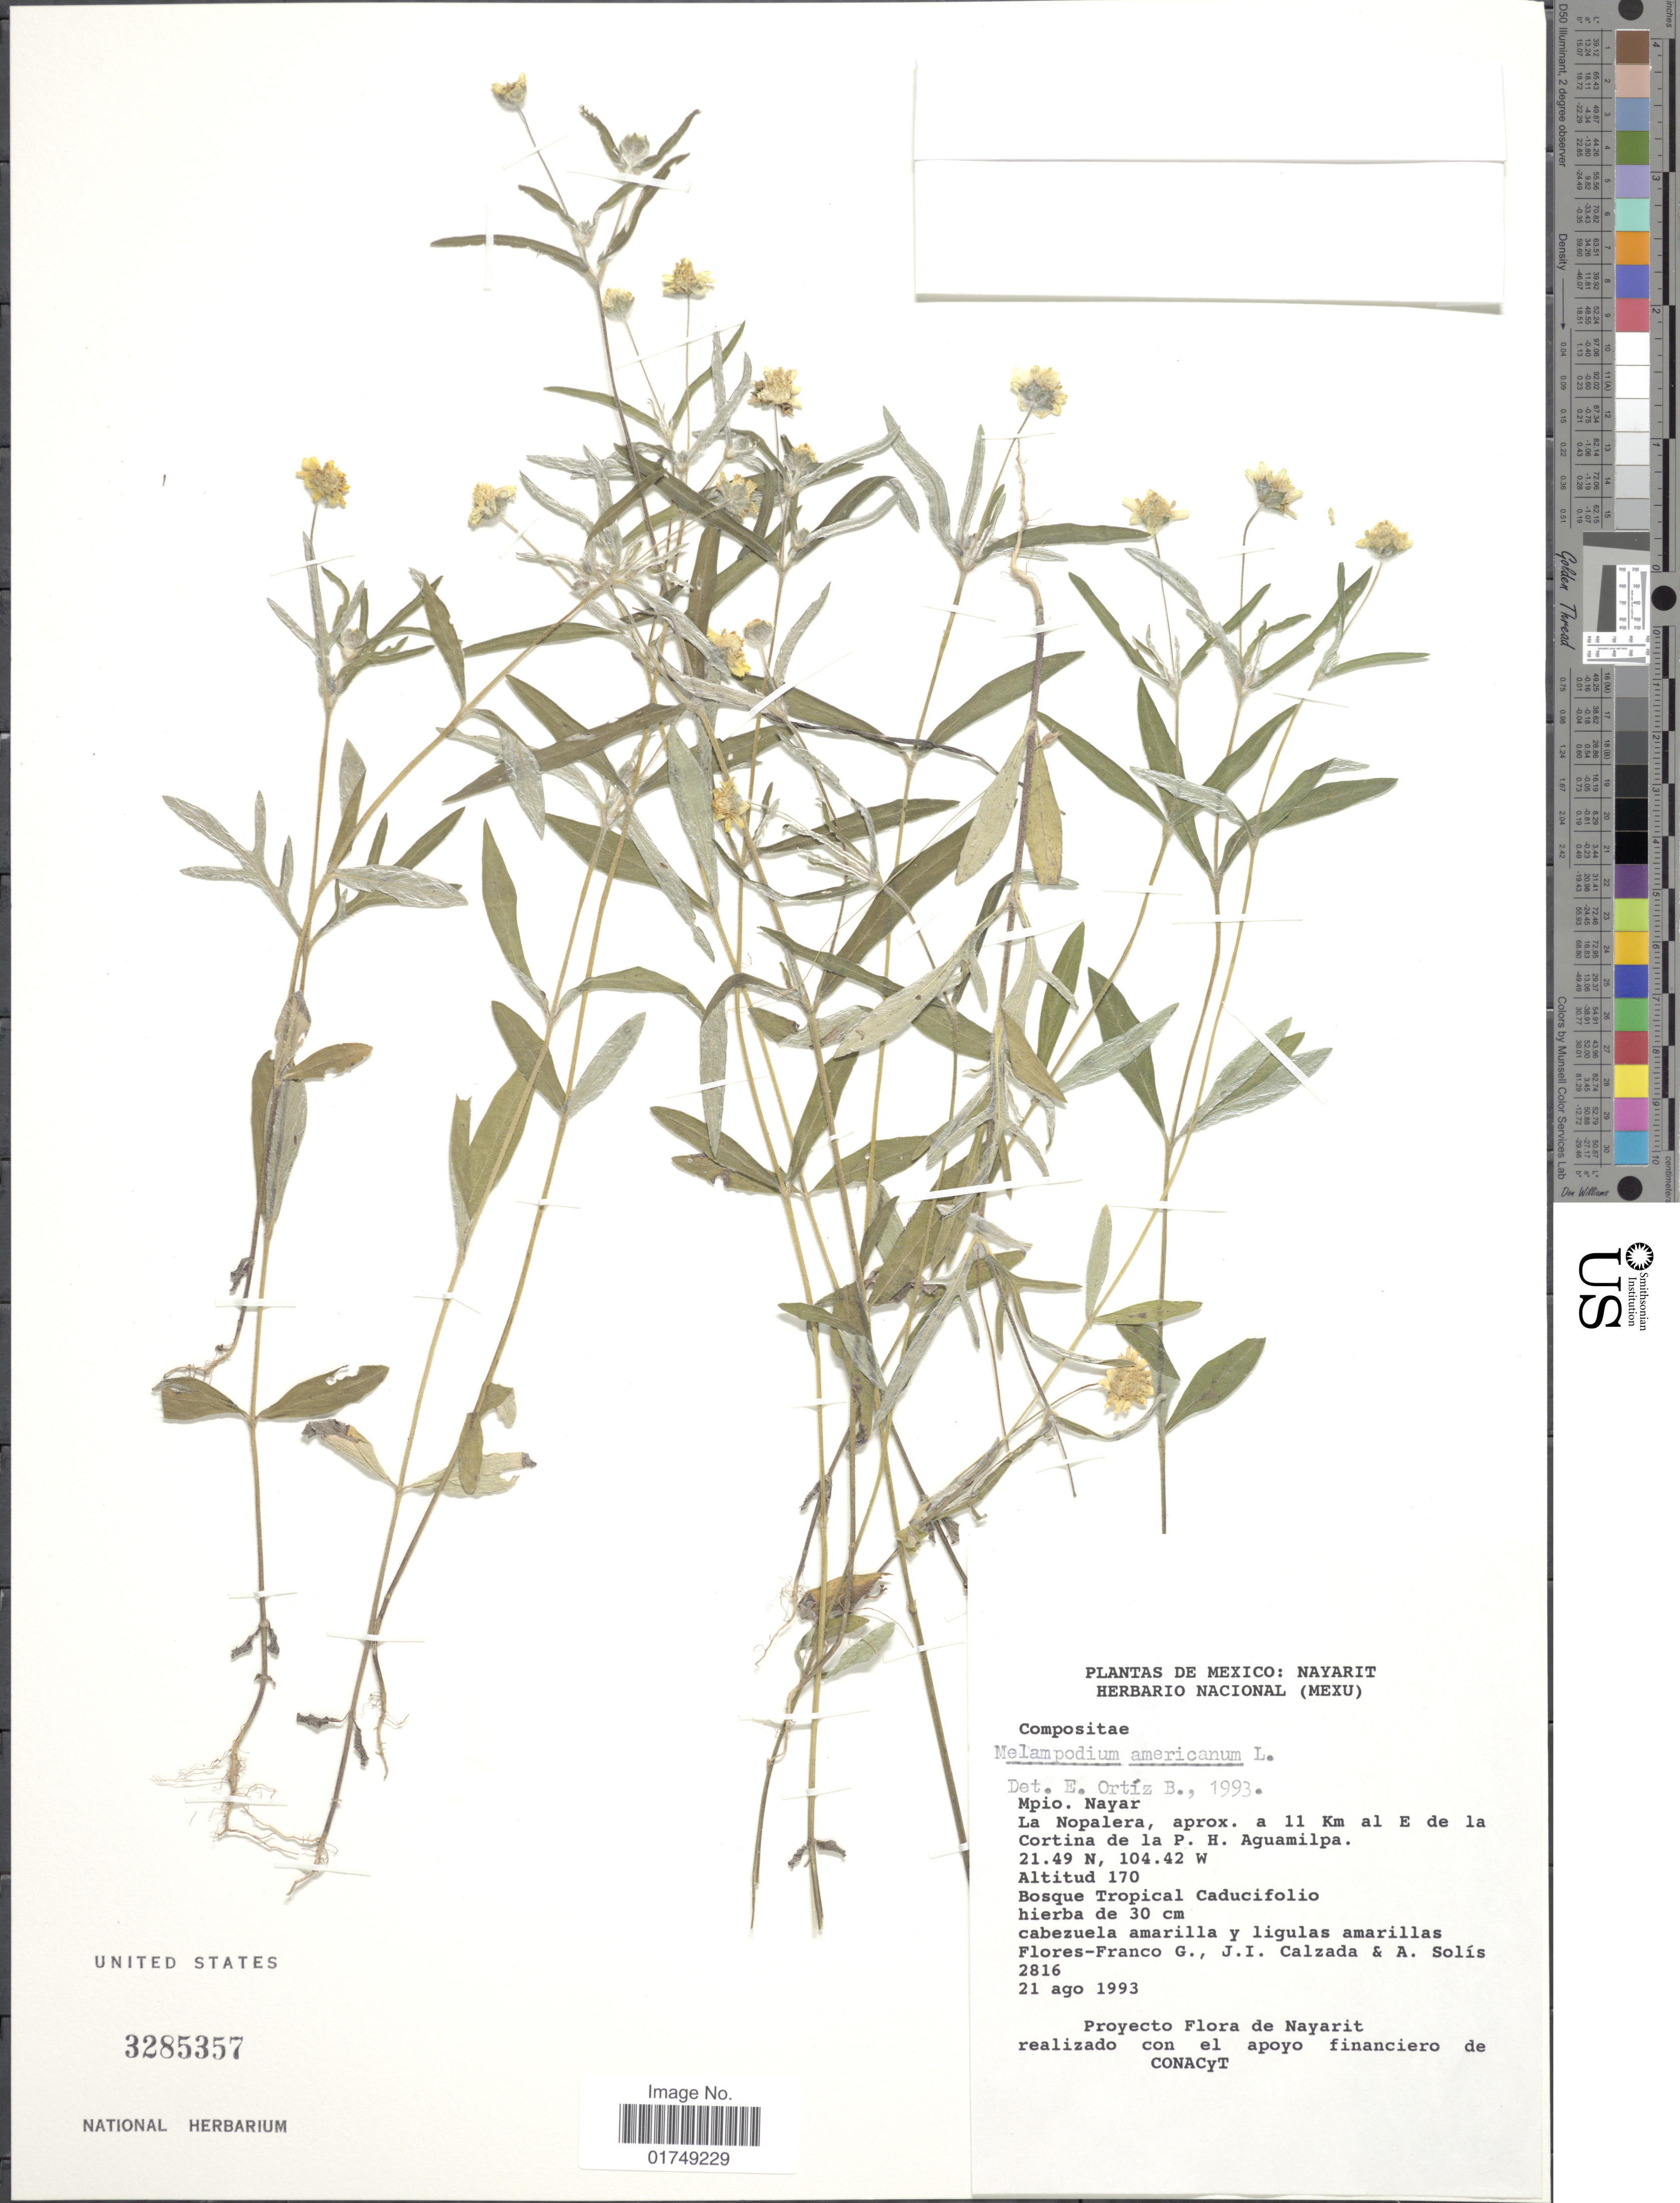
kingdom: Plantae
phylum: Tracheophyta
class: Magnoliopsida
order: Asterales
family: Asteraceae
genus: Melampodium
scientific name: Melampodium americanum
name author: L.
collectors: G. Flores F., J. I. Calzada & A. Solis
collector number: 2816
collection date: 1993-08-21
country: Mexico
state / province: Nayarit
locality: Mpio. Nayar, La Nopalera, aprox. a 11 km al E de la Cortina de la P. H. Aguamilpa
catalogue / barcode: US 3285357